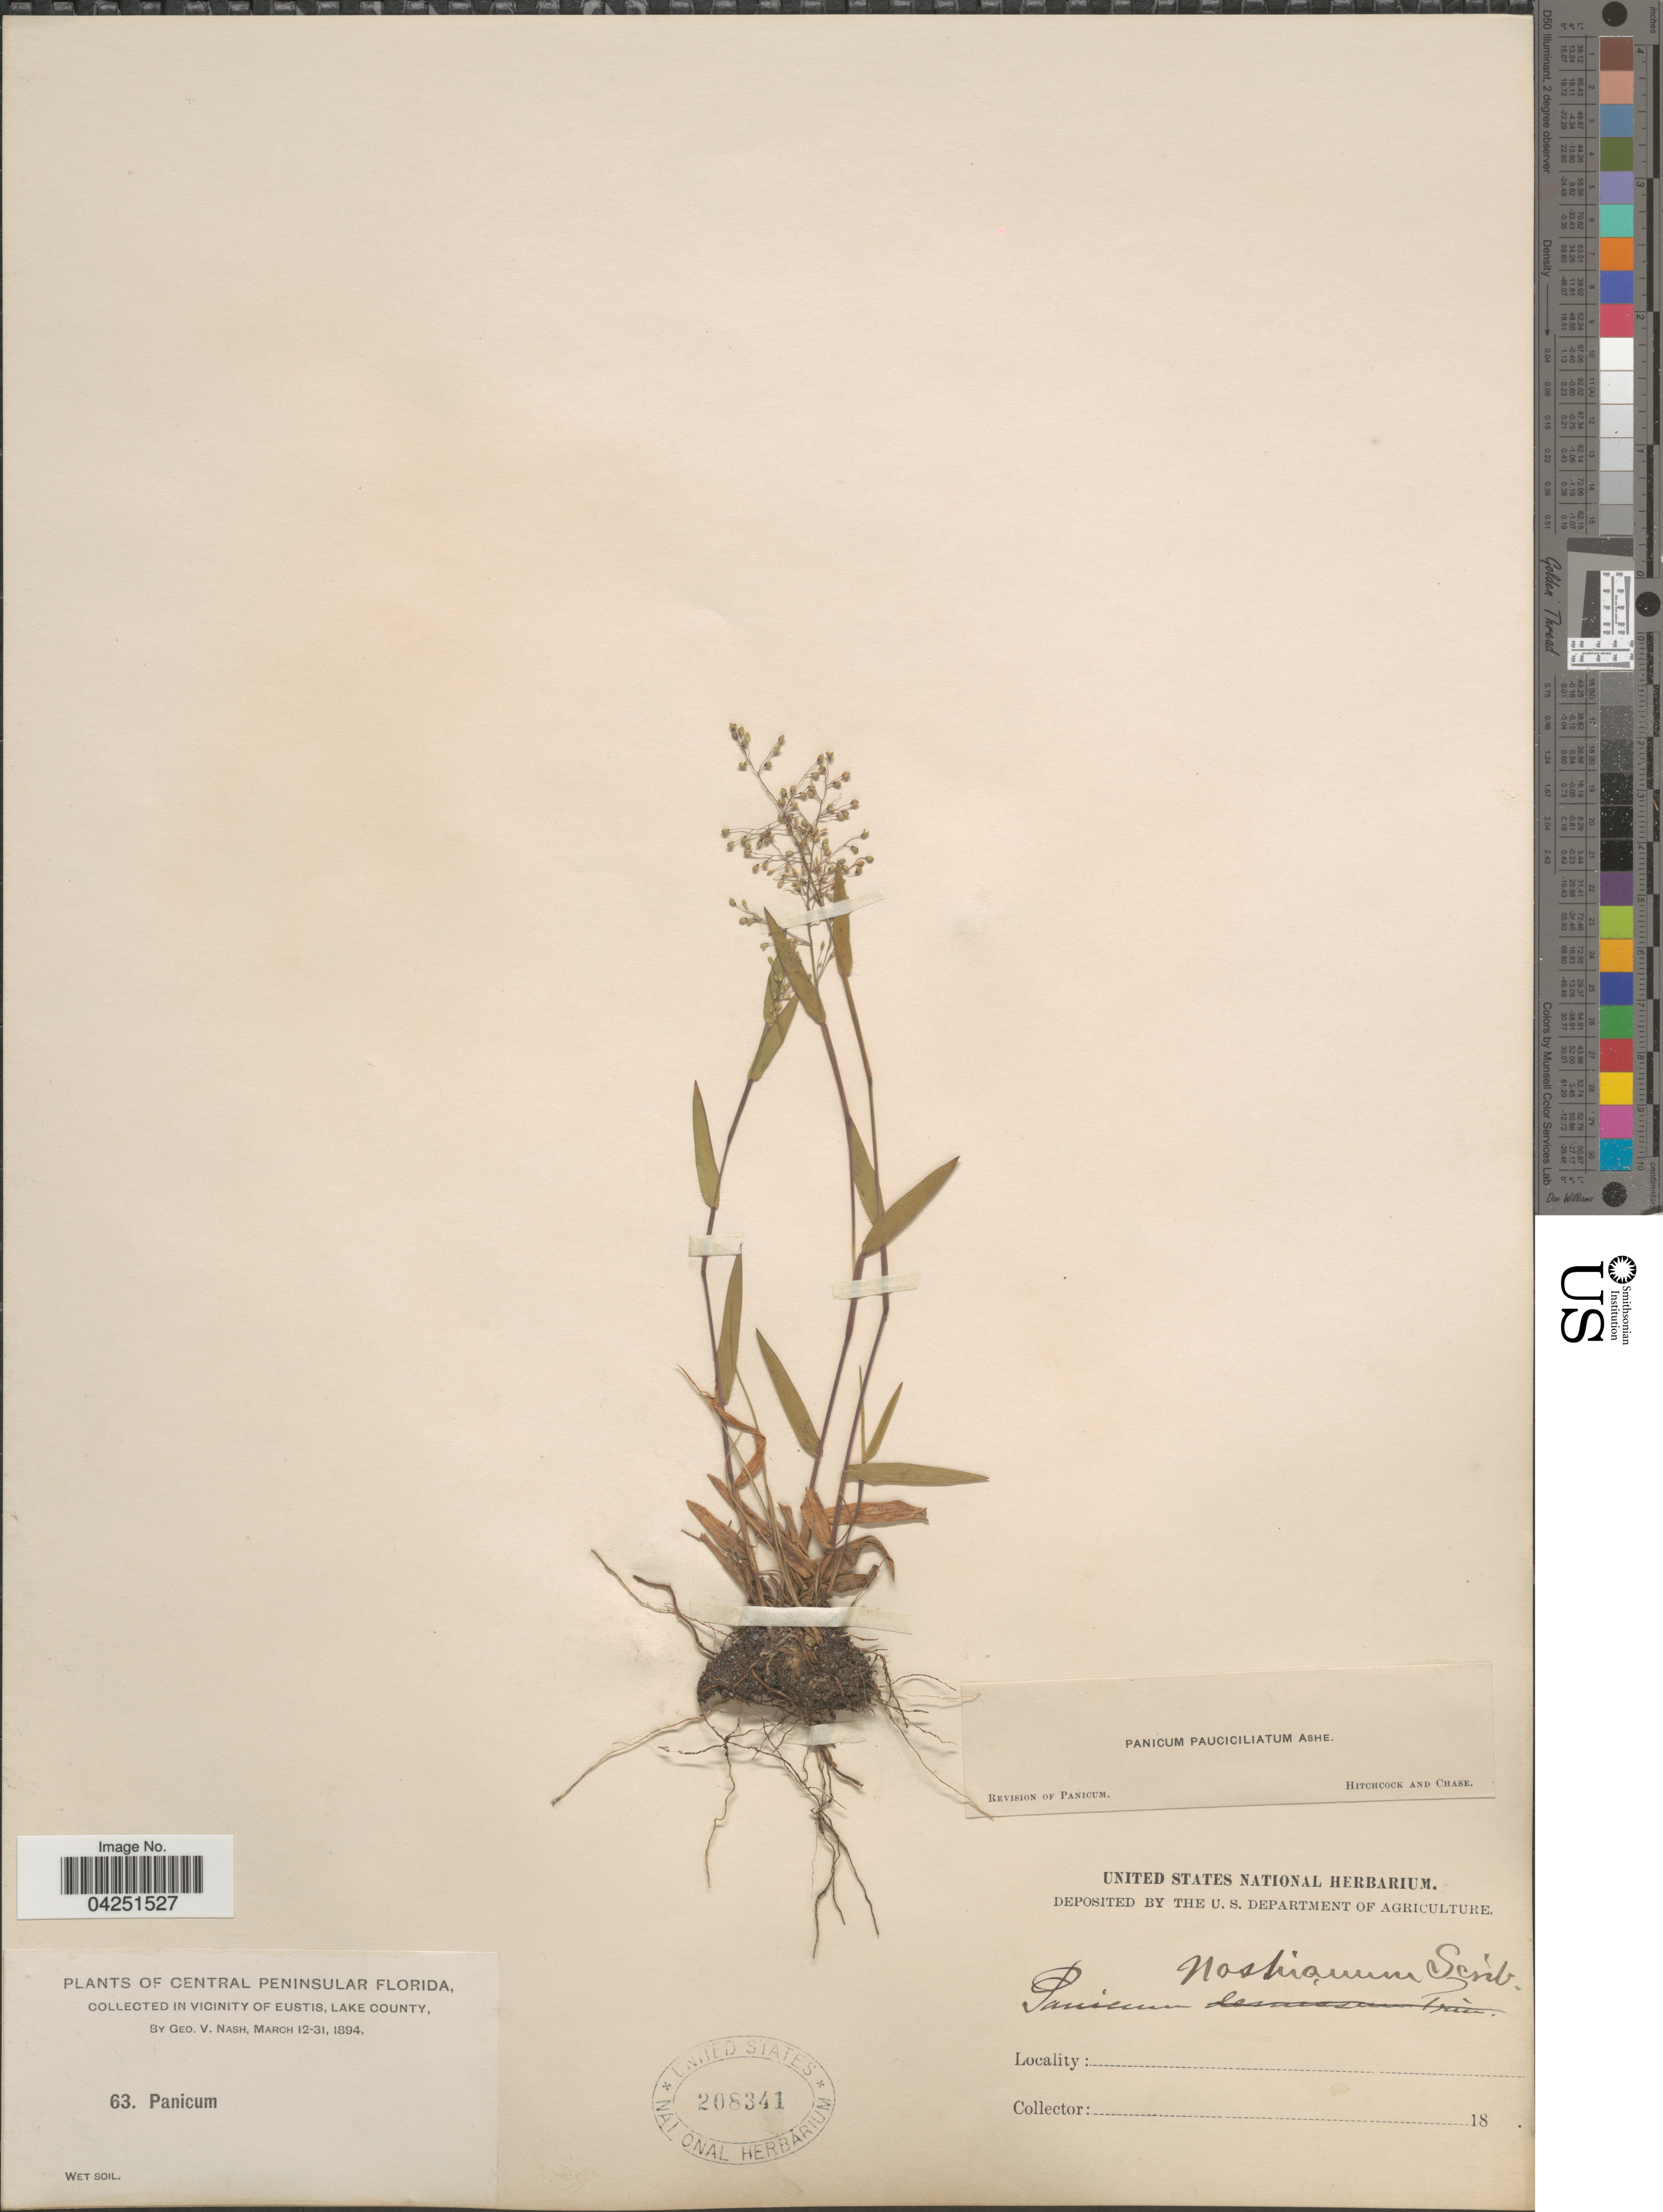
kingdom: Plantae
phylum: Tracheophyta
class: Liliopsida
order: Poales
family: Poaceae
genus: Dichanthelium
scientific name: Dichanthelium acuminatum var. acuminatum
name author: (Sw.) Gould & C.A. Clark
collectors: G. V. Nash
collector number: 63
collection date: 1894-03-12/1894-03-31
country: United States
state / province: Florida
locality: Central Peninsular Florida. In Vicinity of Eustis, Lake County. Wet soil.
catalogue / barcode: US 208341